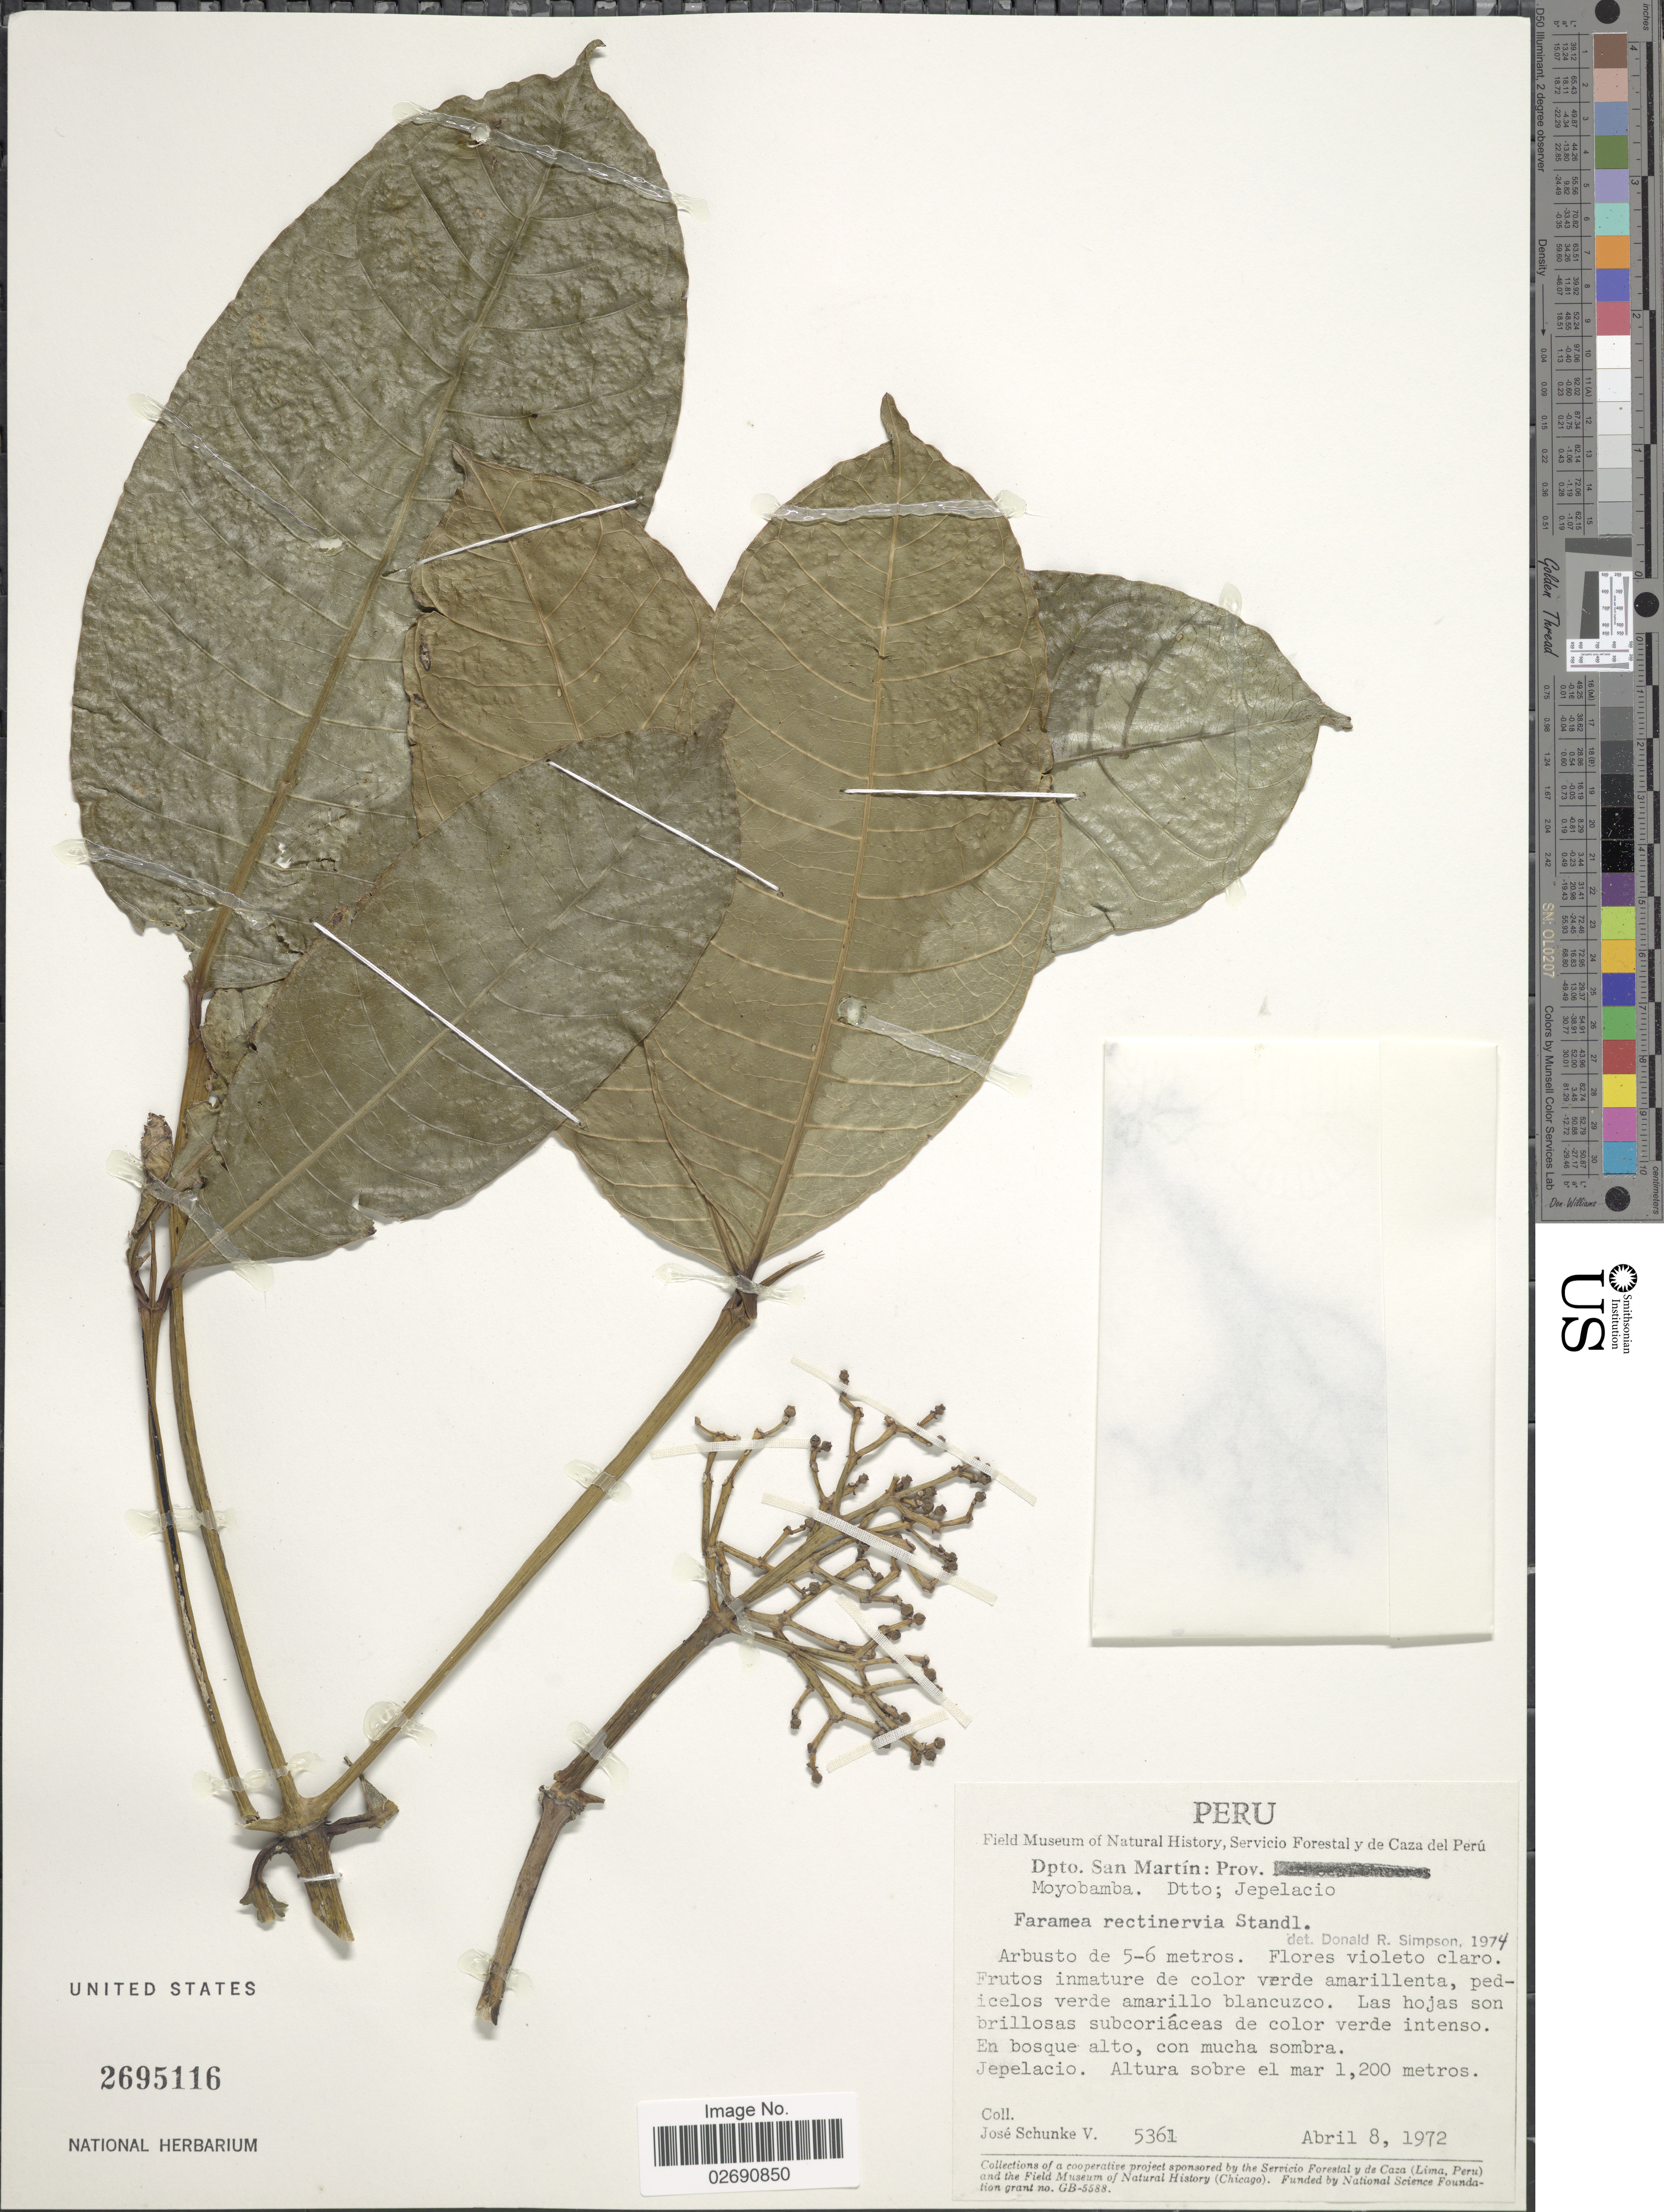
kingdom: Plantae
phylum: Tracheophyta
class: Magnoliopsida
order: Gentianales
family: Rubiaceae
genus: Faramea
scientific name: Faramea rectinervia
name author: Standl.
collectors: J. Schunke Vigo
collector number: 5361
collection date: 1972-04-08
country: Peru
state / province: San Martín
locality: Prov. Moyobamba. Dtto; Jepelacio.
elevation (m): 1200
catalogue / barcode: US 2695116